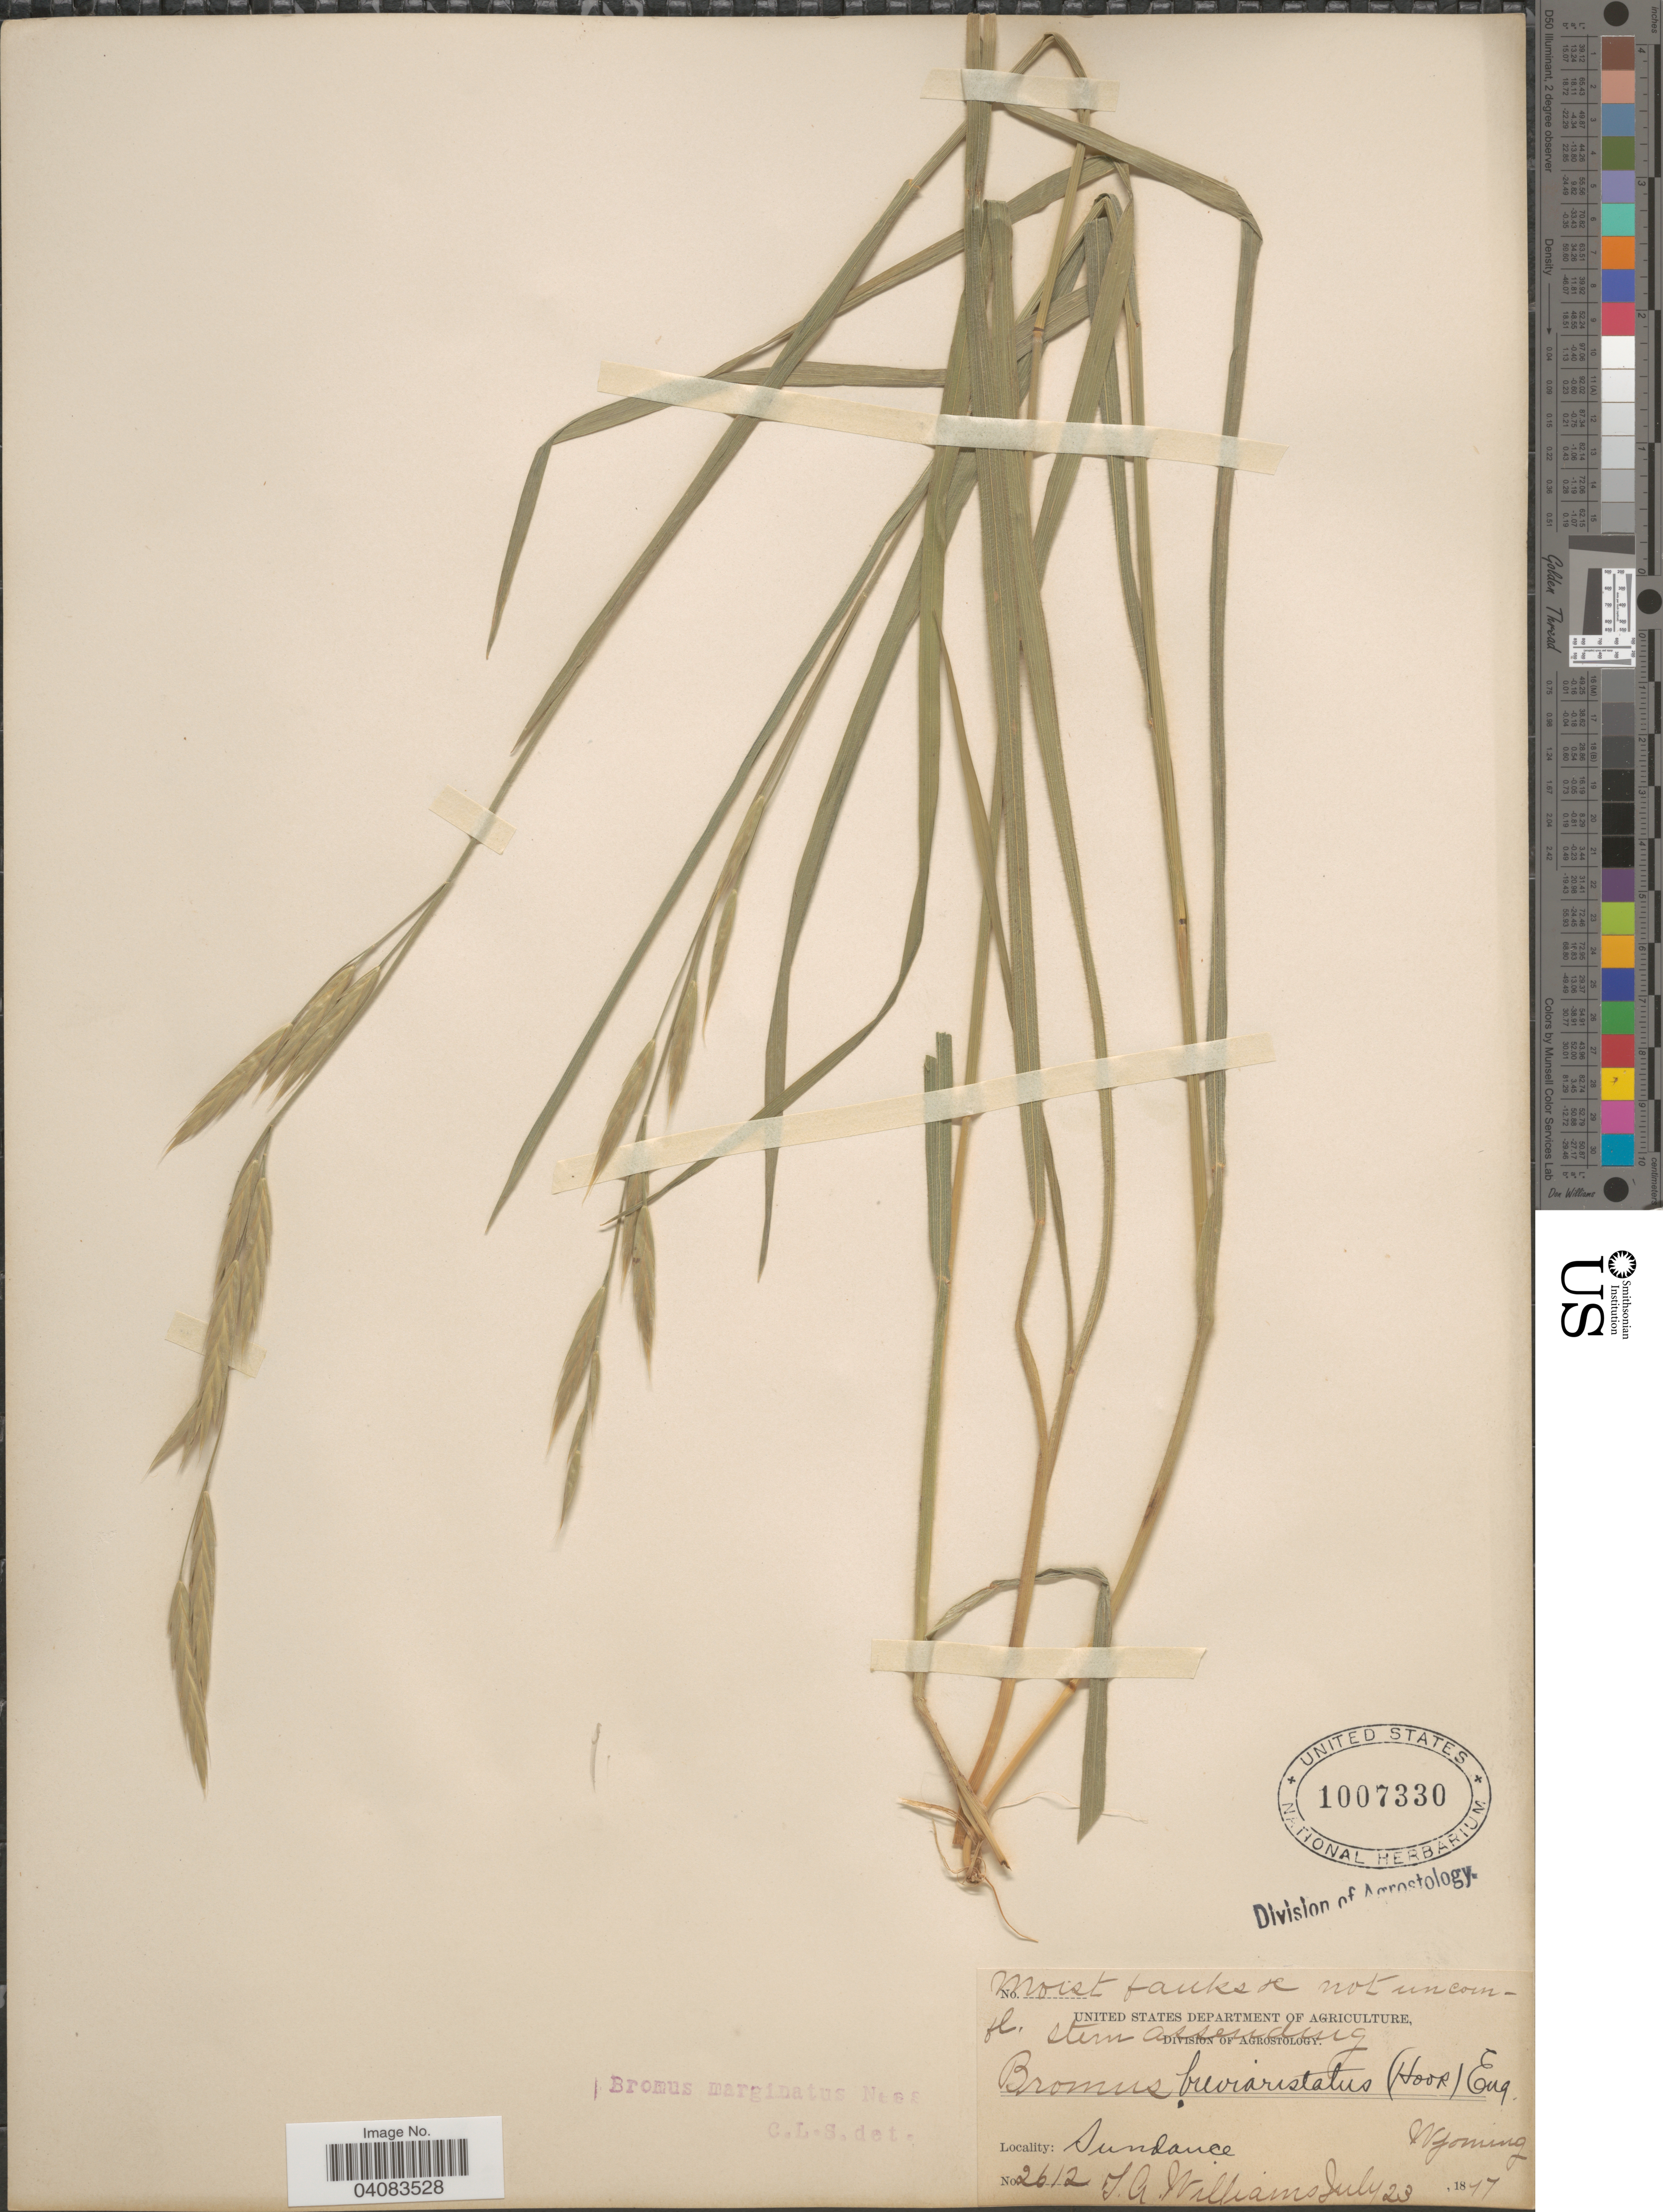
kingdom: Plantae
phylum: Tracheophyta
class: Liliopsida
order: Poales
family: Poaceae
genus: Bromus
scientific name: Bromus marginatus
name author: Nees ex Steud.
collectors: T. Williams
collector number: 2612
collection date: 1817-07-23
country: United States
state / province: Wyoming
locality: Sundance.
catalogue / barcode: US 1007330